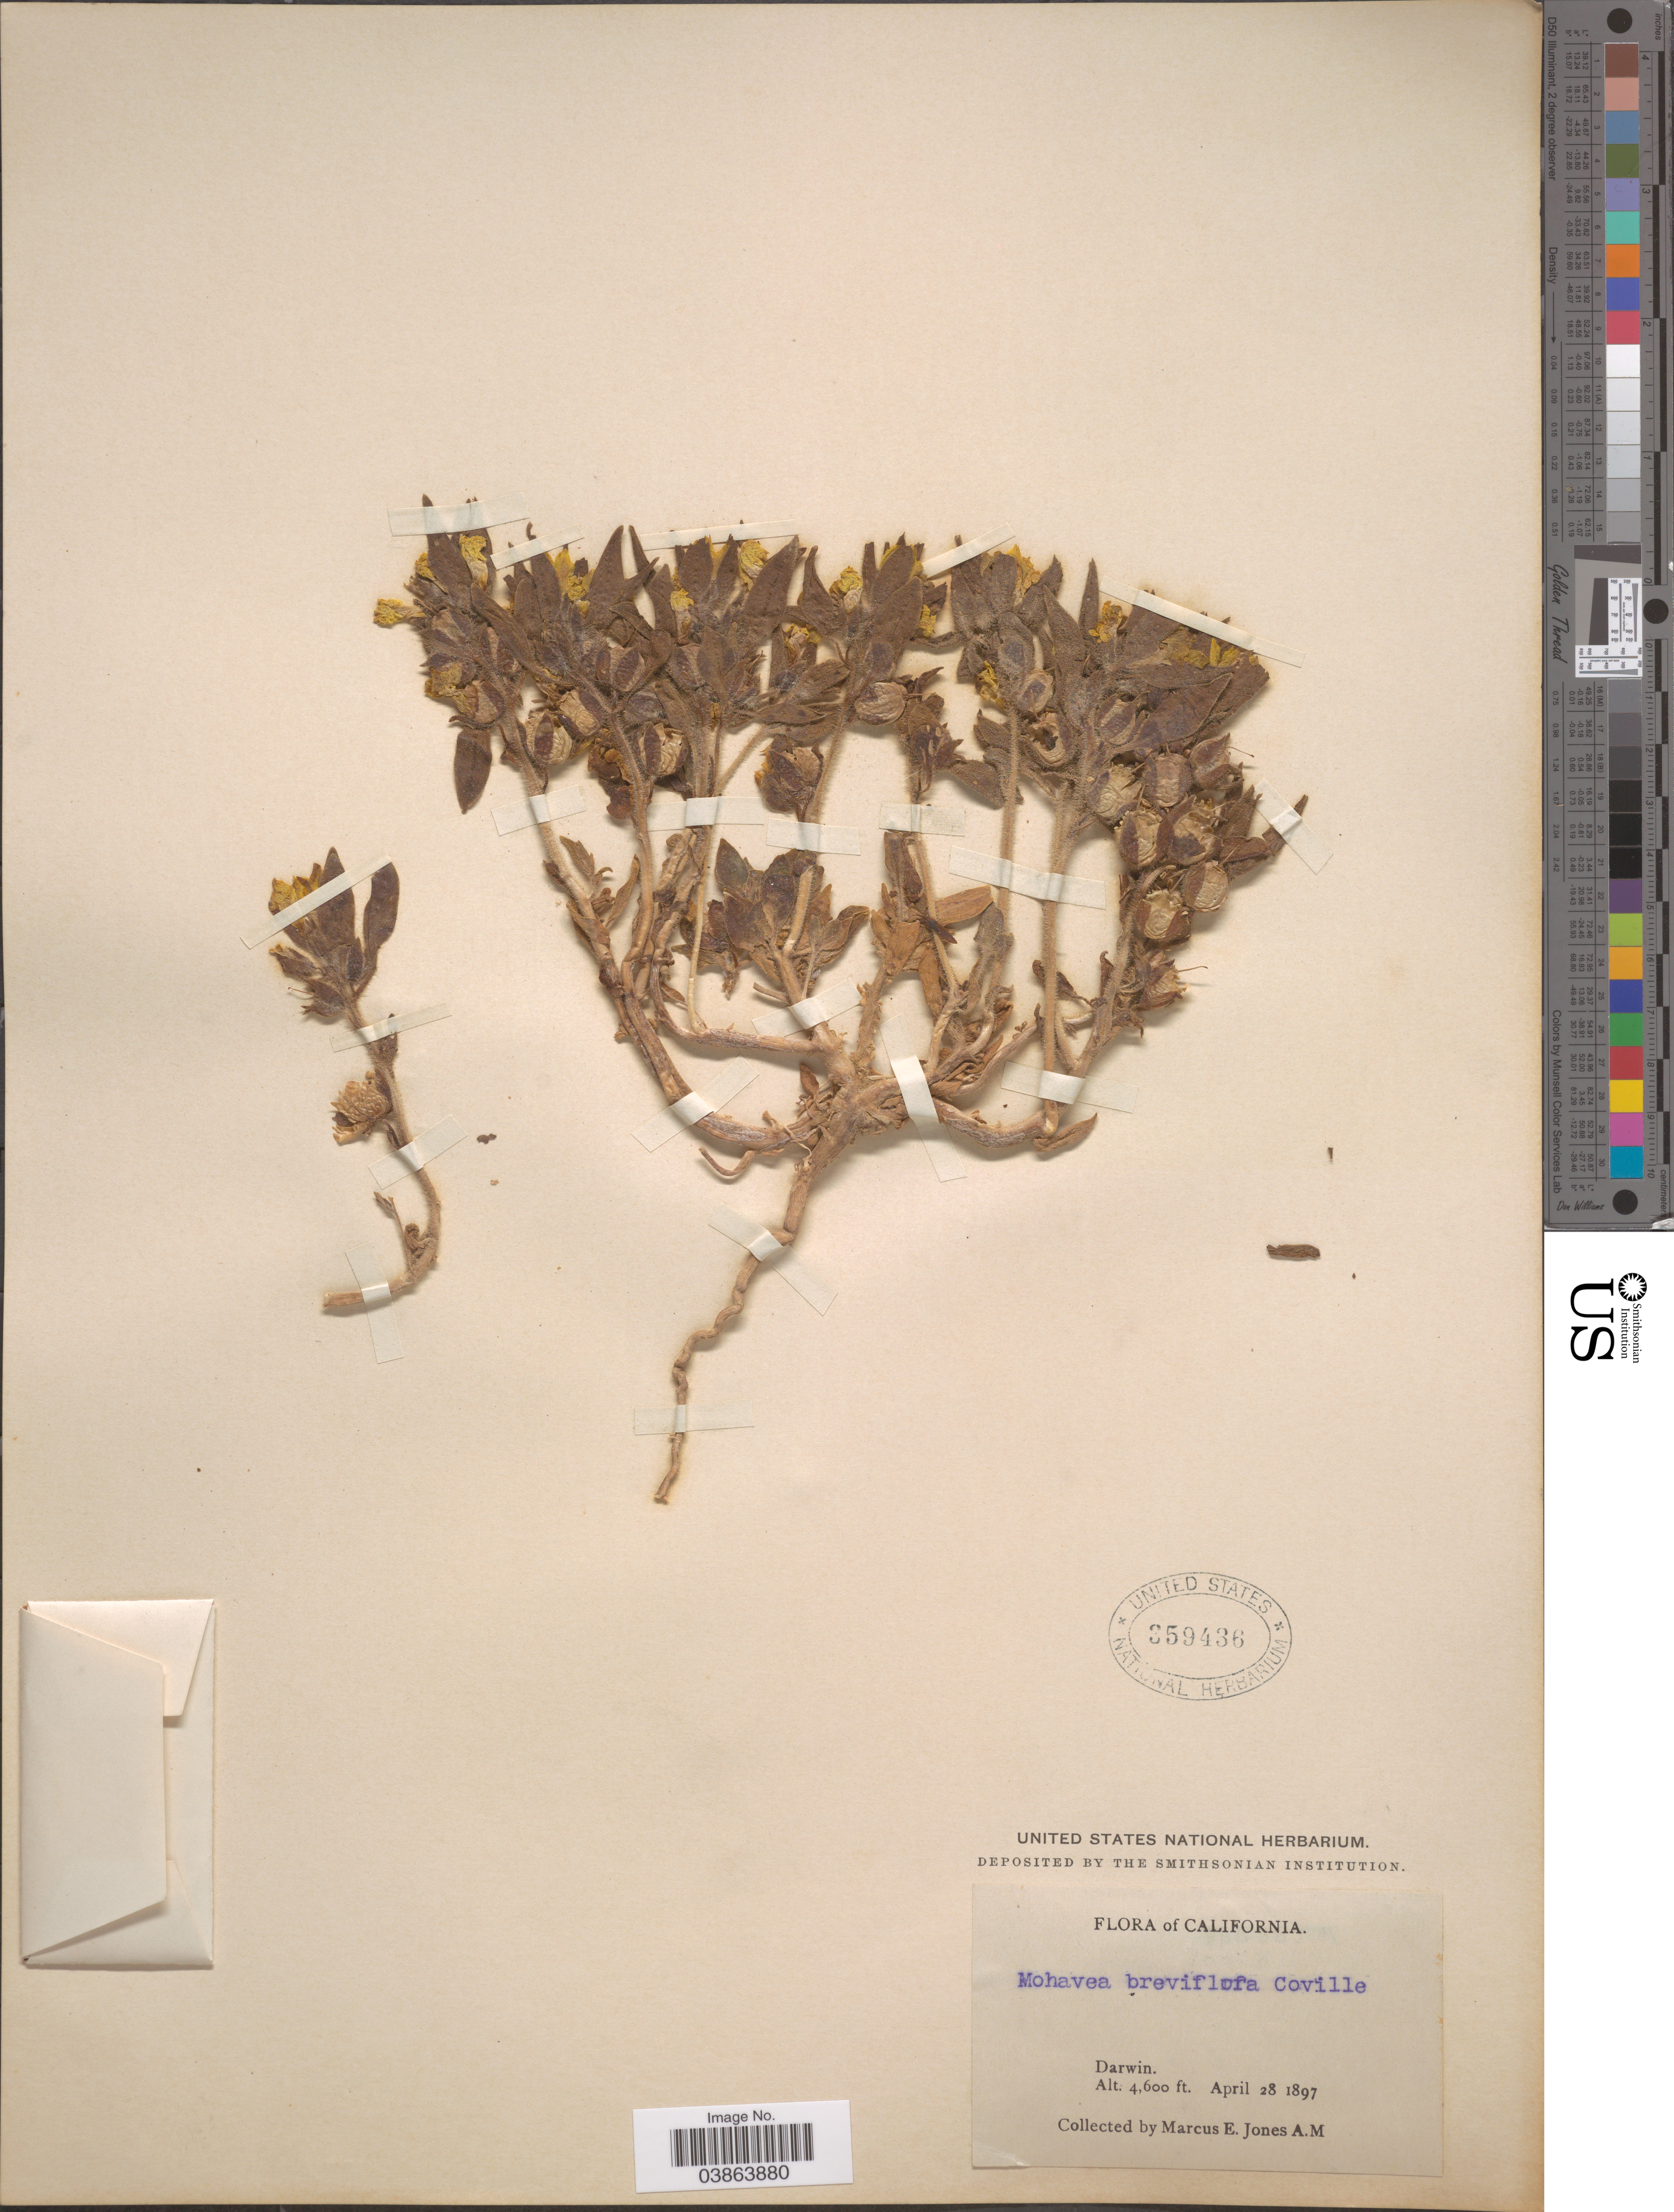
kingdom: Plantae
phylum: Tracheophyta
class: Magnoliopsida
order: Lamiales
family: Plantaginaceae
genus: Mohavea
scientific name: Mohavea breviflora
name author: Coville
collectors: M. E. Jones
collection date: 1897-04-28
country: United States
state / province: California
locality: Darwin.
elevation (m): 1402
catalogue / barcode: US 359436